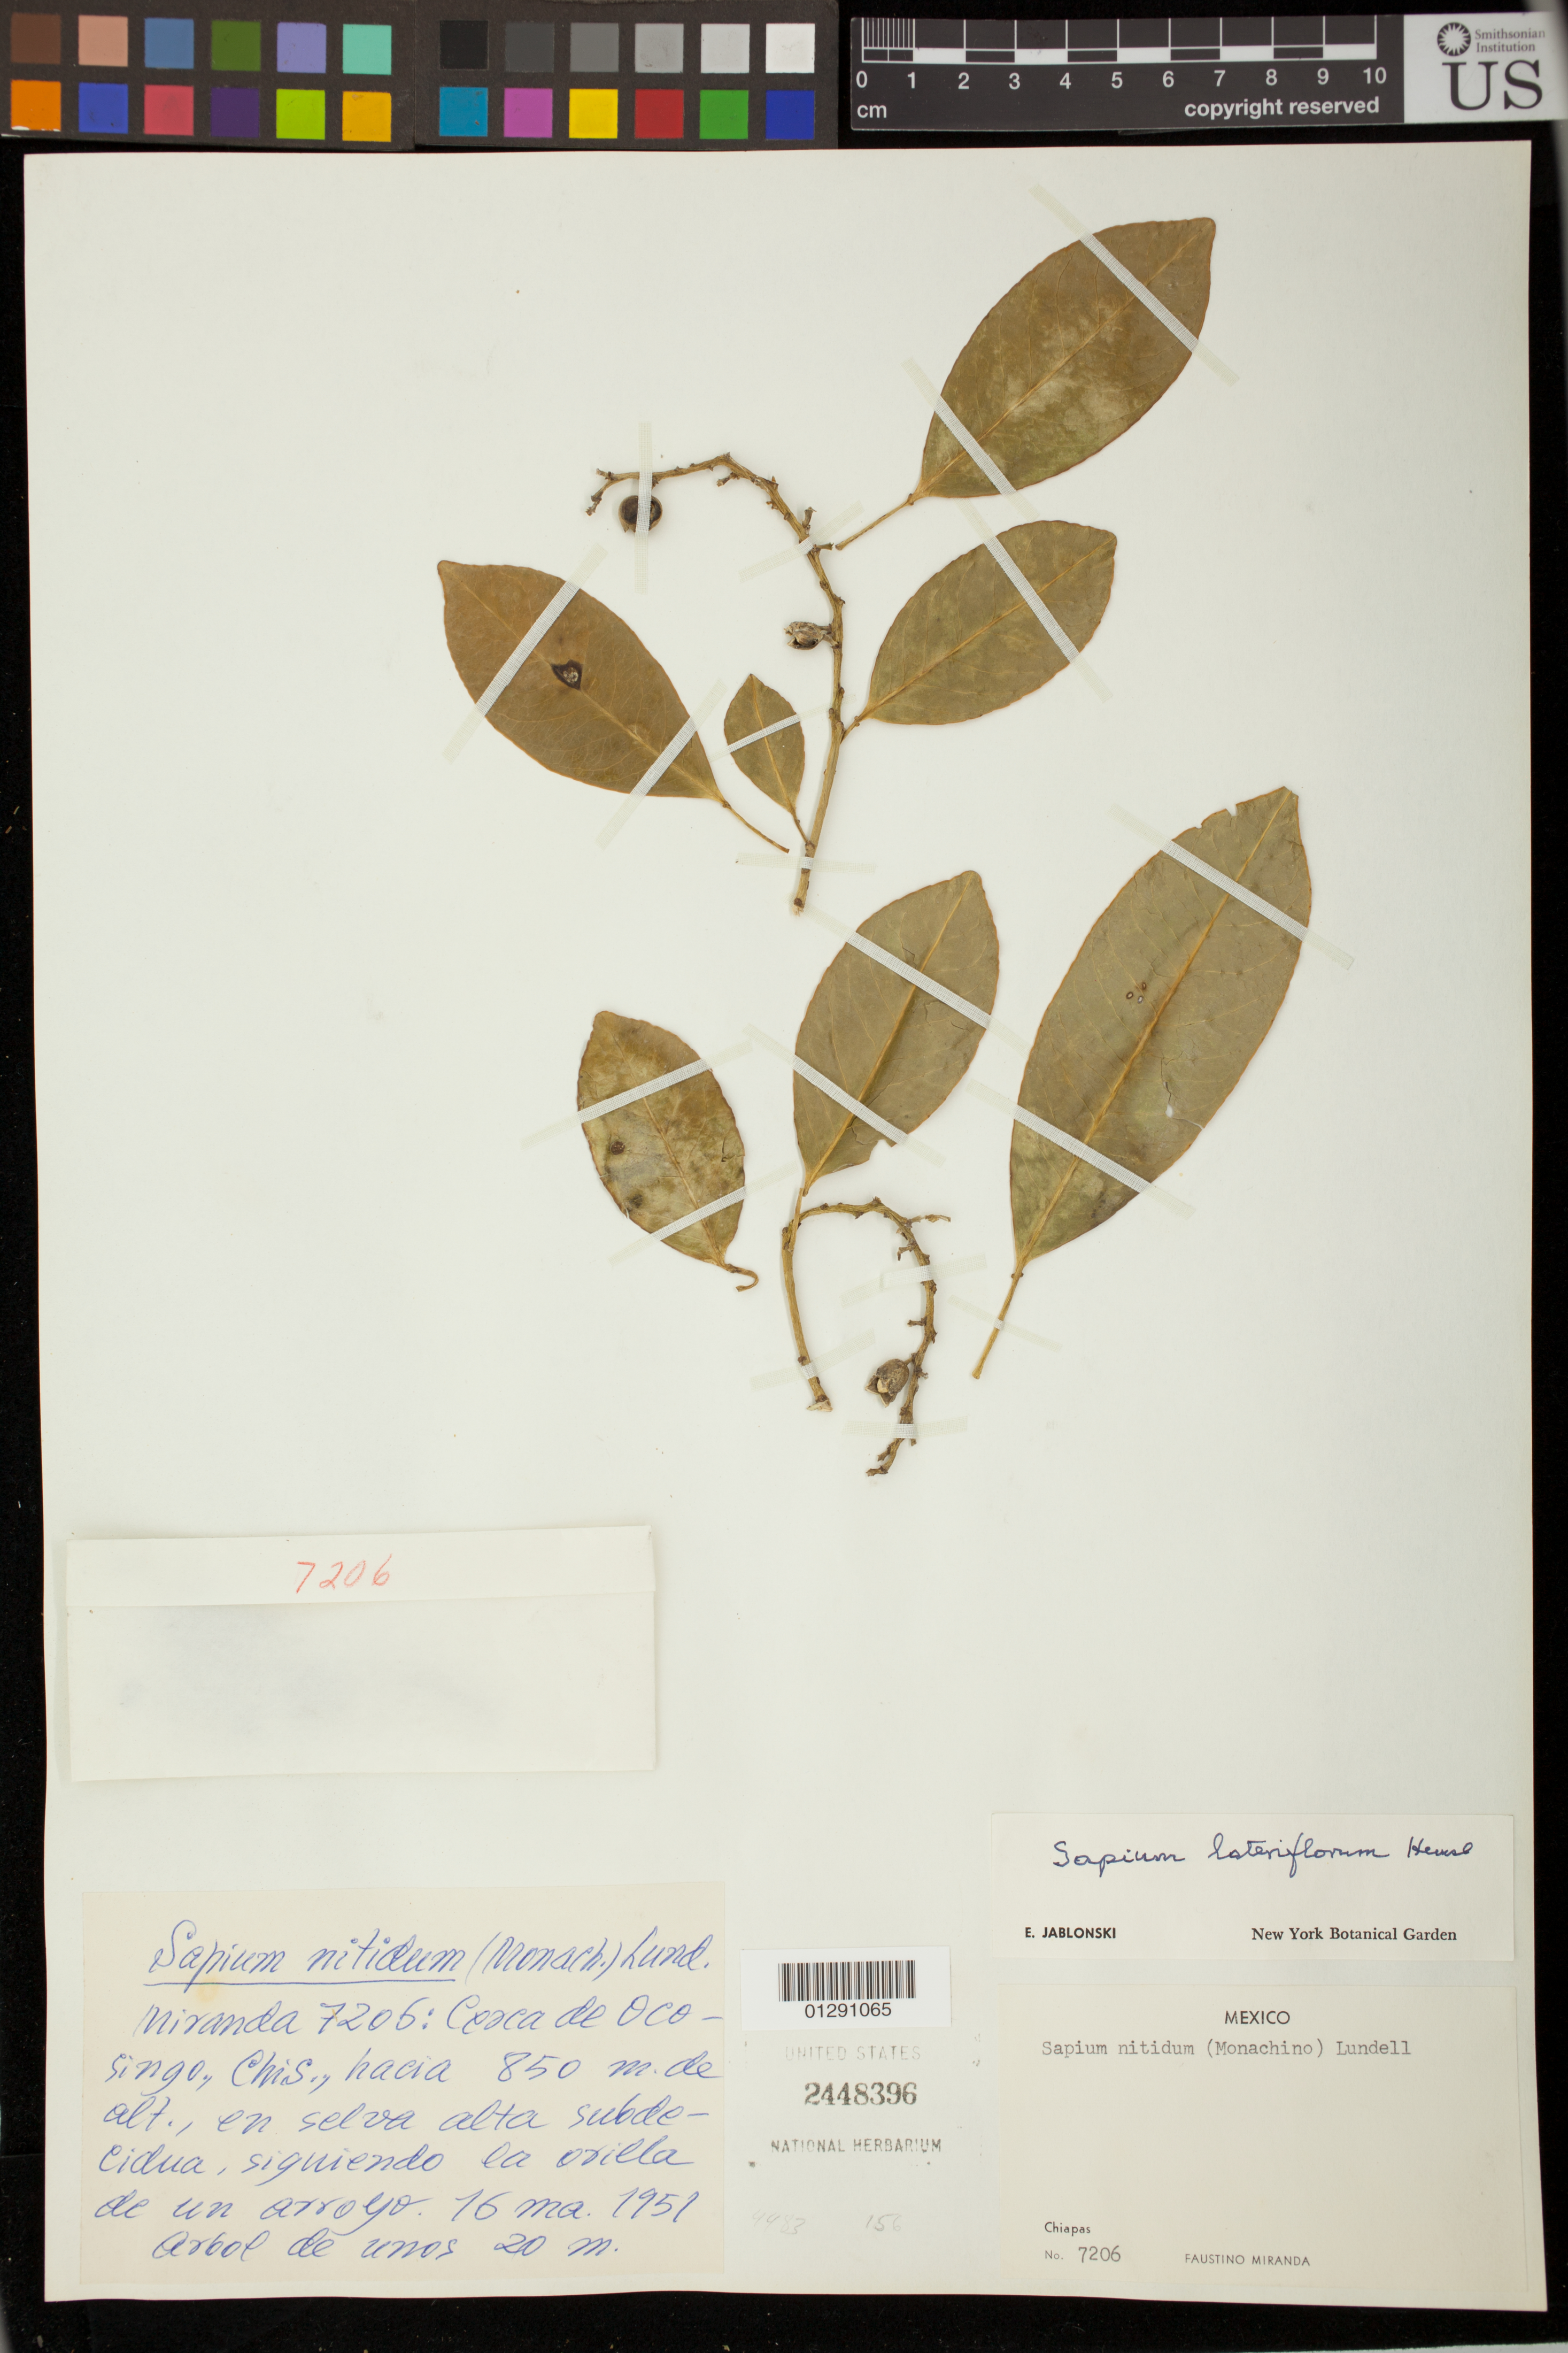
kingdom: Plantae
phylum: Tracheophyta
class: Magnoliopsida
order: Malpighiales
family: Euphorbiaceae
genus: Sapium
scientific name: Sapium lateriflorum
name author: Hemsl.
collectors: F. Miranda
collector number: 7206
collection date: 1951-03-16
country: Mexico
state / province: Chiapas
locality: Ceoca de Ocosingo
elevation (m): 850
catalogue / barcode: US 2448396